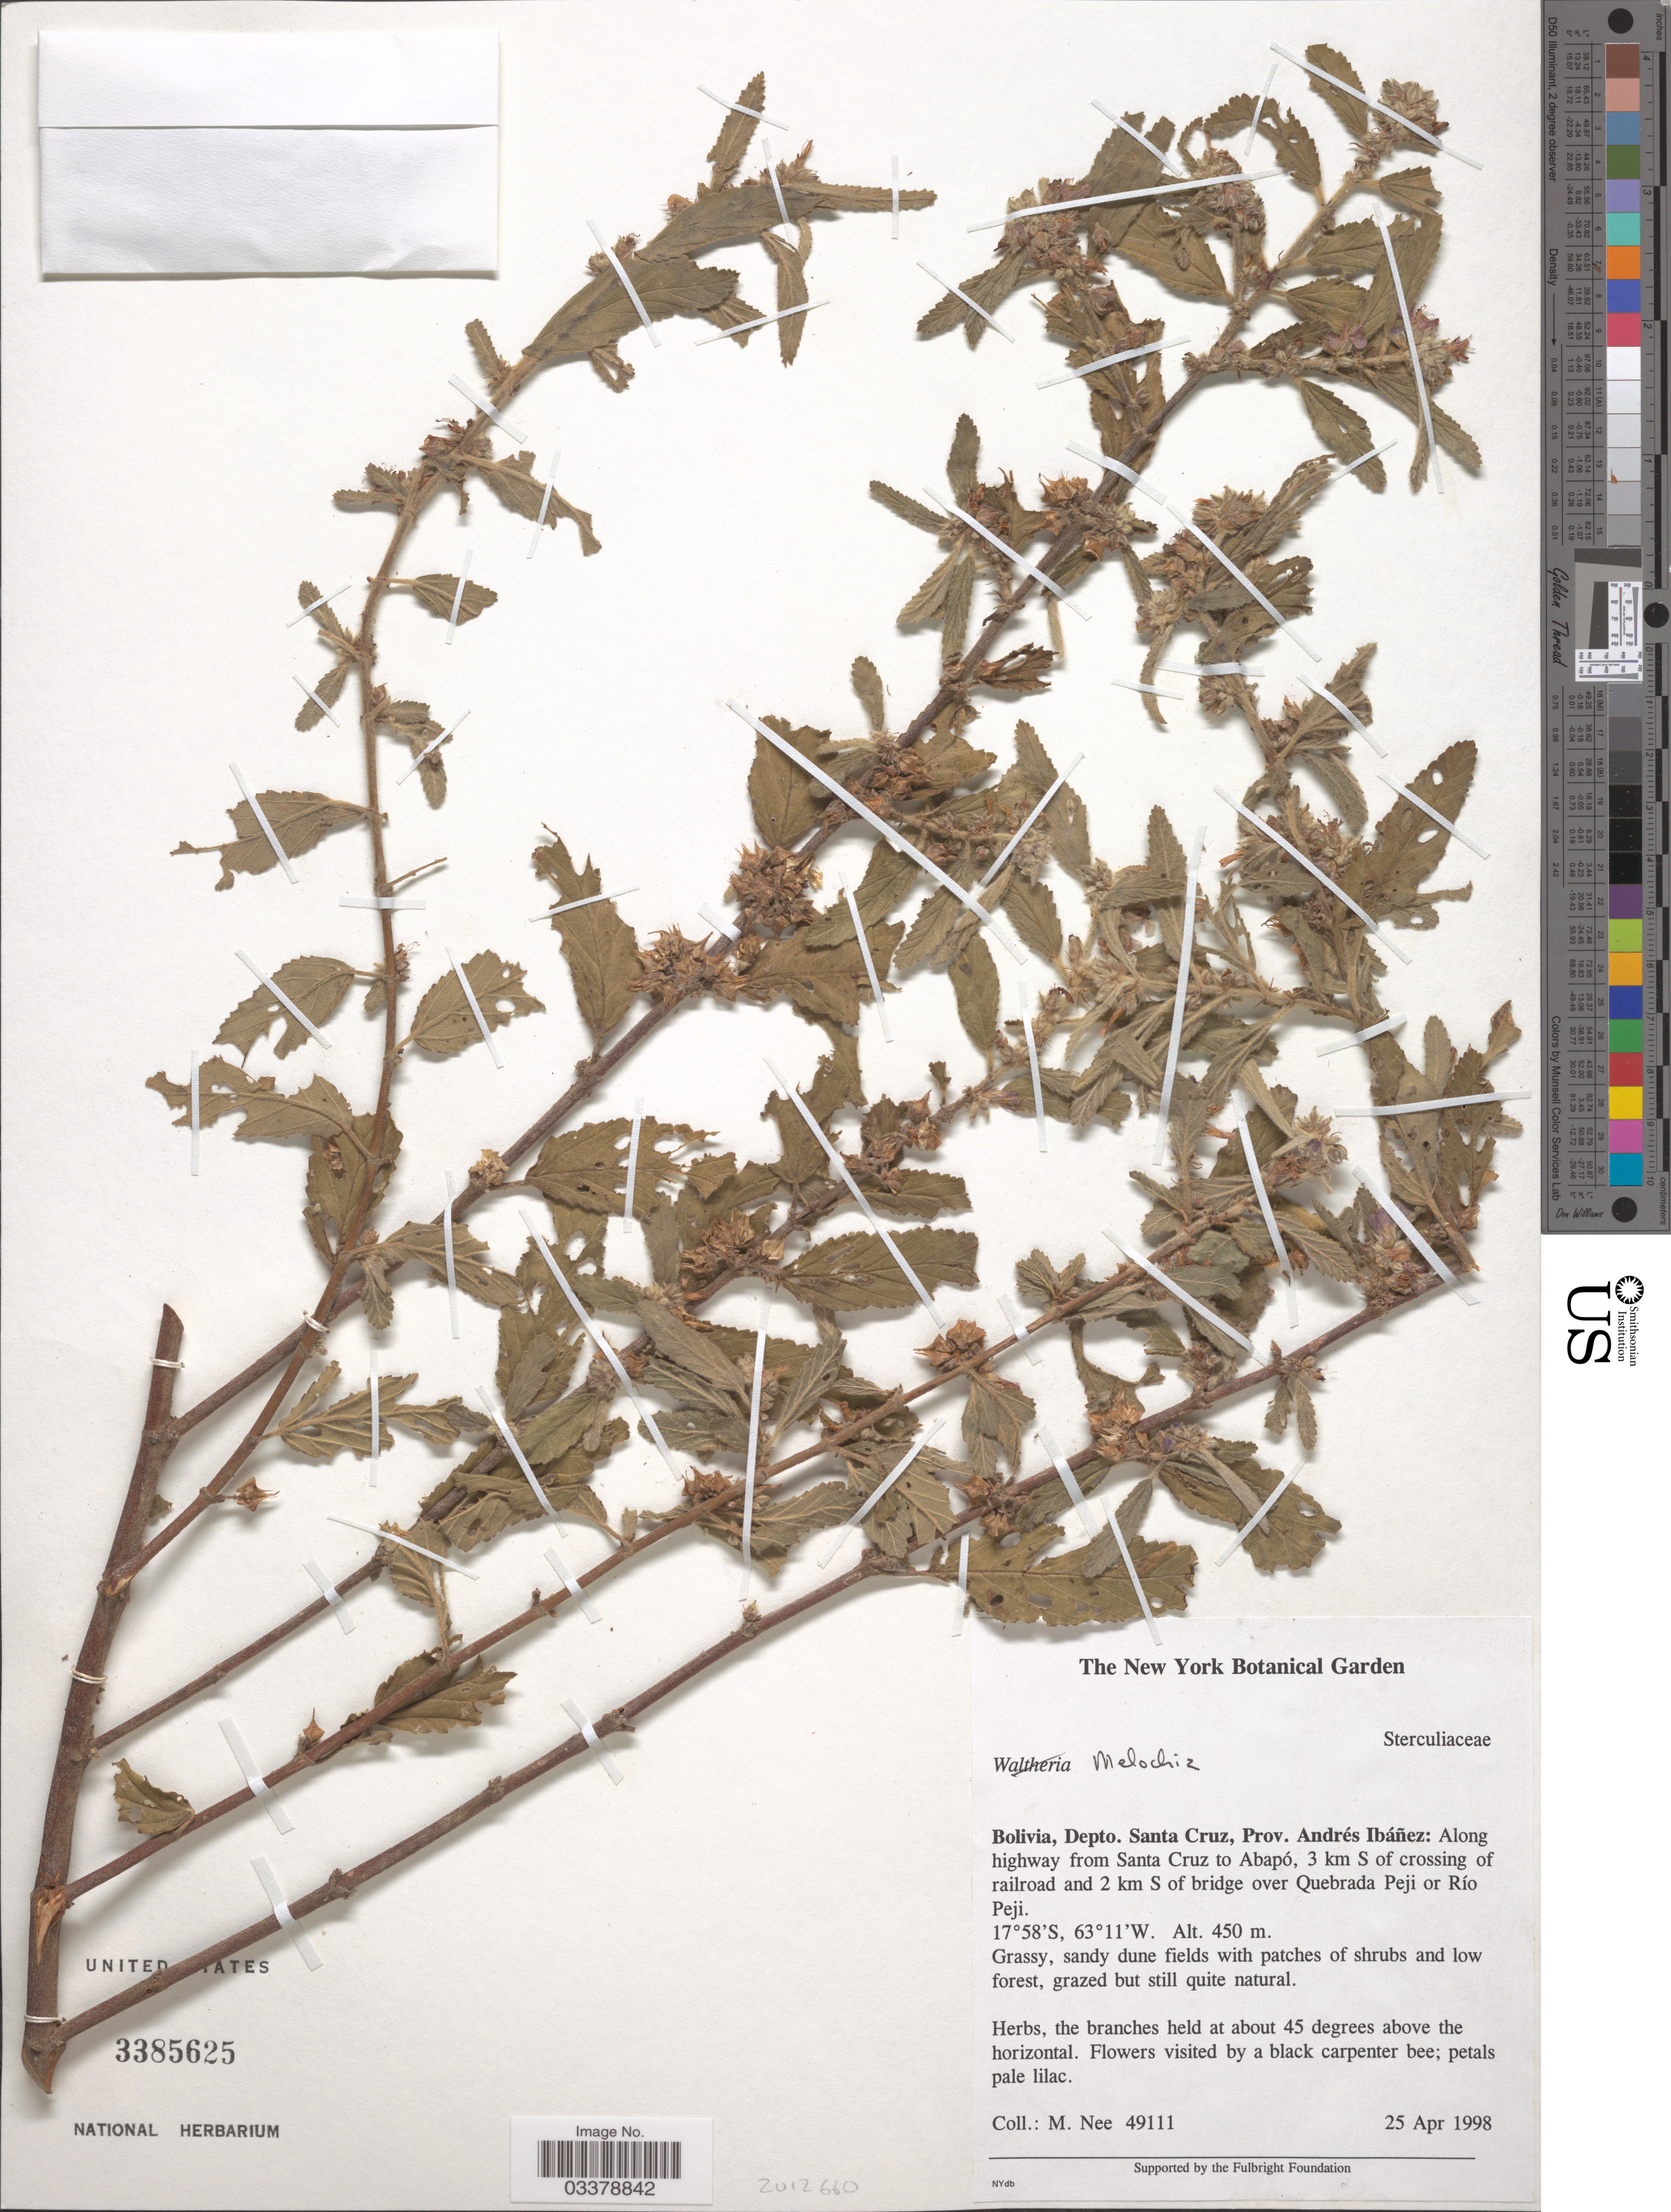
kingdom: Plantae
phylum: Tracheophyta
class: Magnoliopsida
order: Malvales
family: Malvaceae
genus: Melochia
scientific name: Melochia sp.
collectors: M. Nee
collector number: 49111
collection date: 1998-04-25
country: Bolivia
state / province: Santa Cruz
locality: Depto. Santa Cruz, Prov. Andrés Ibáñez: Along highway from Santa Cruz to Abapó, 3 km S of crossing of railroad and 2 km S of bridge over Quebrada Peji or Río Peji.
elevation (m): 450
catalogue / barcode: US 3385625